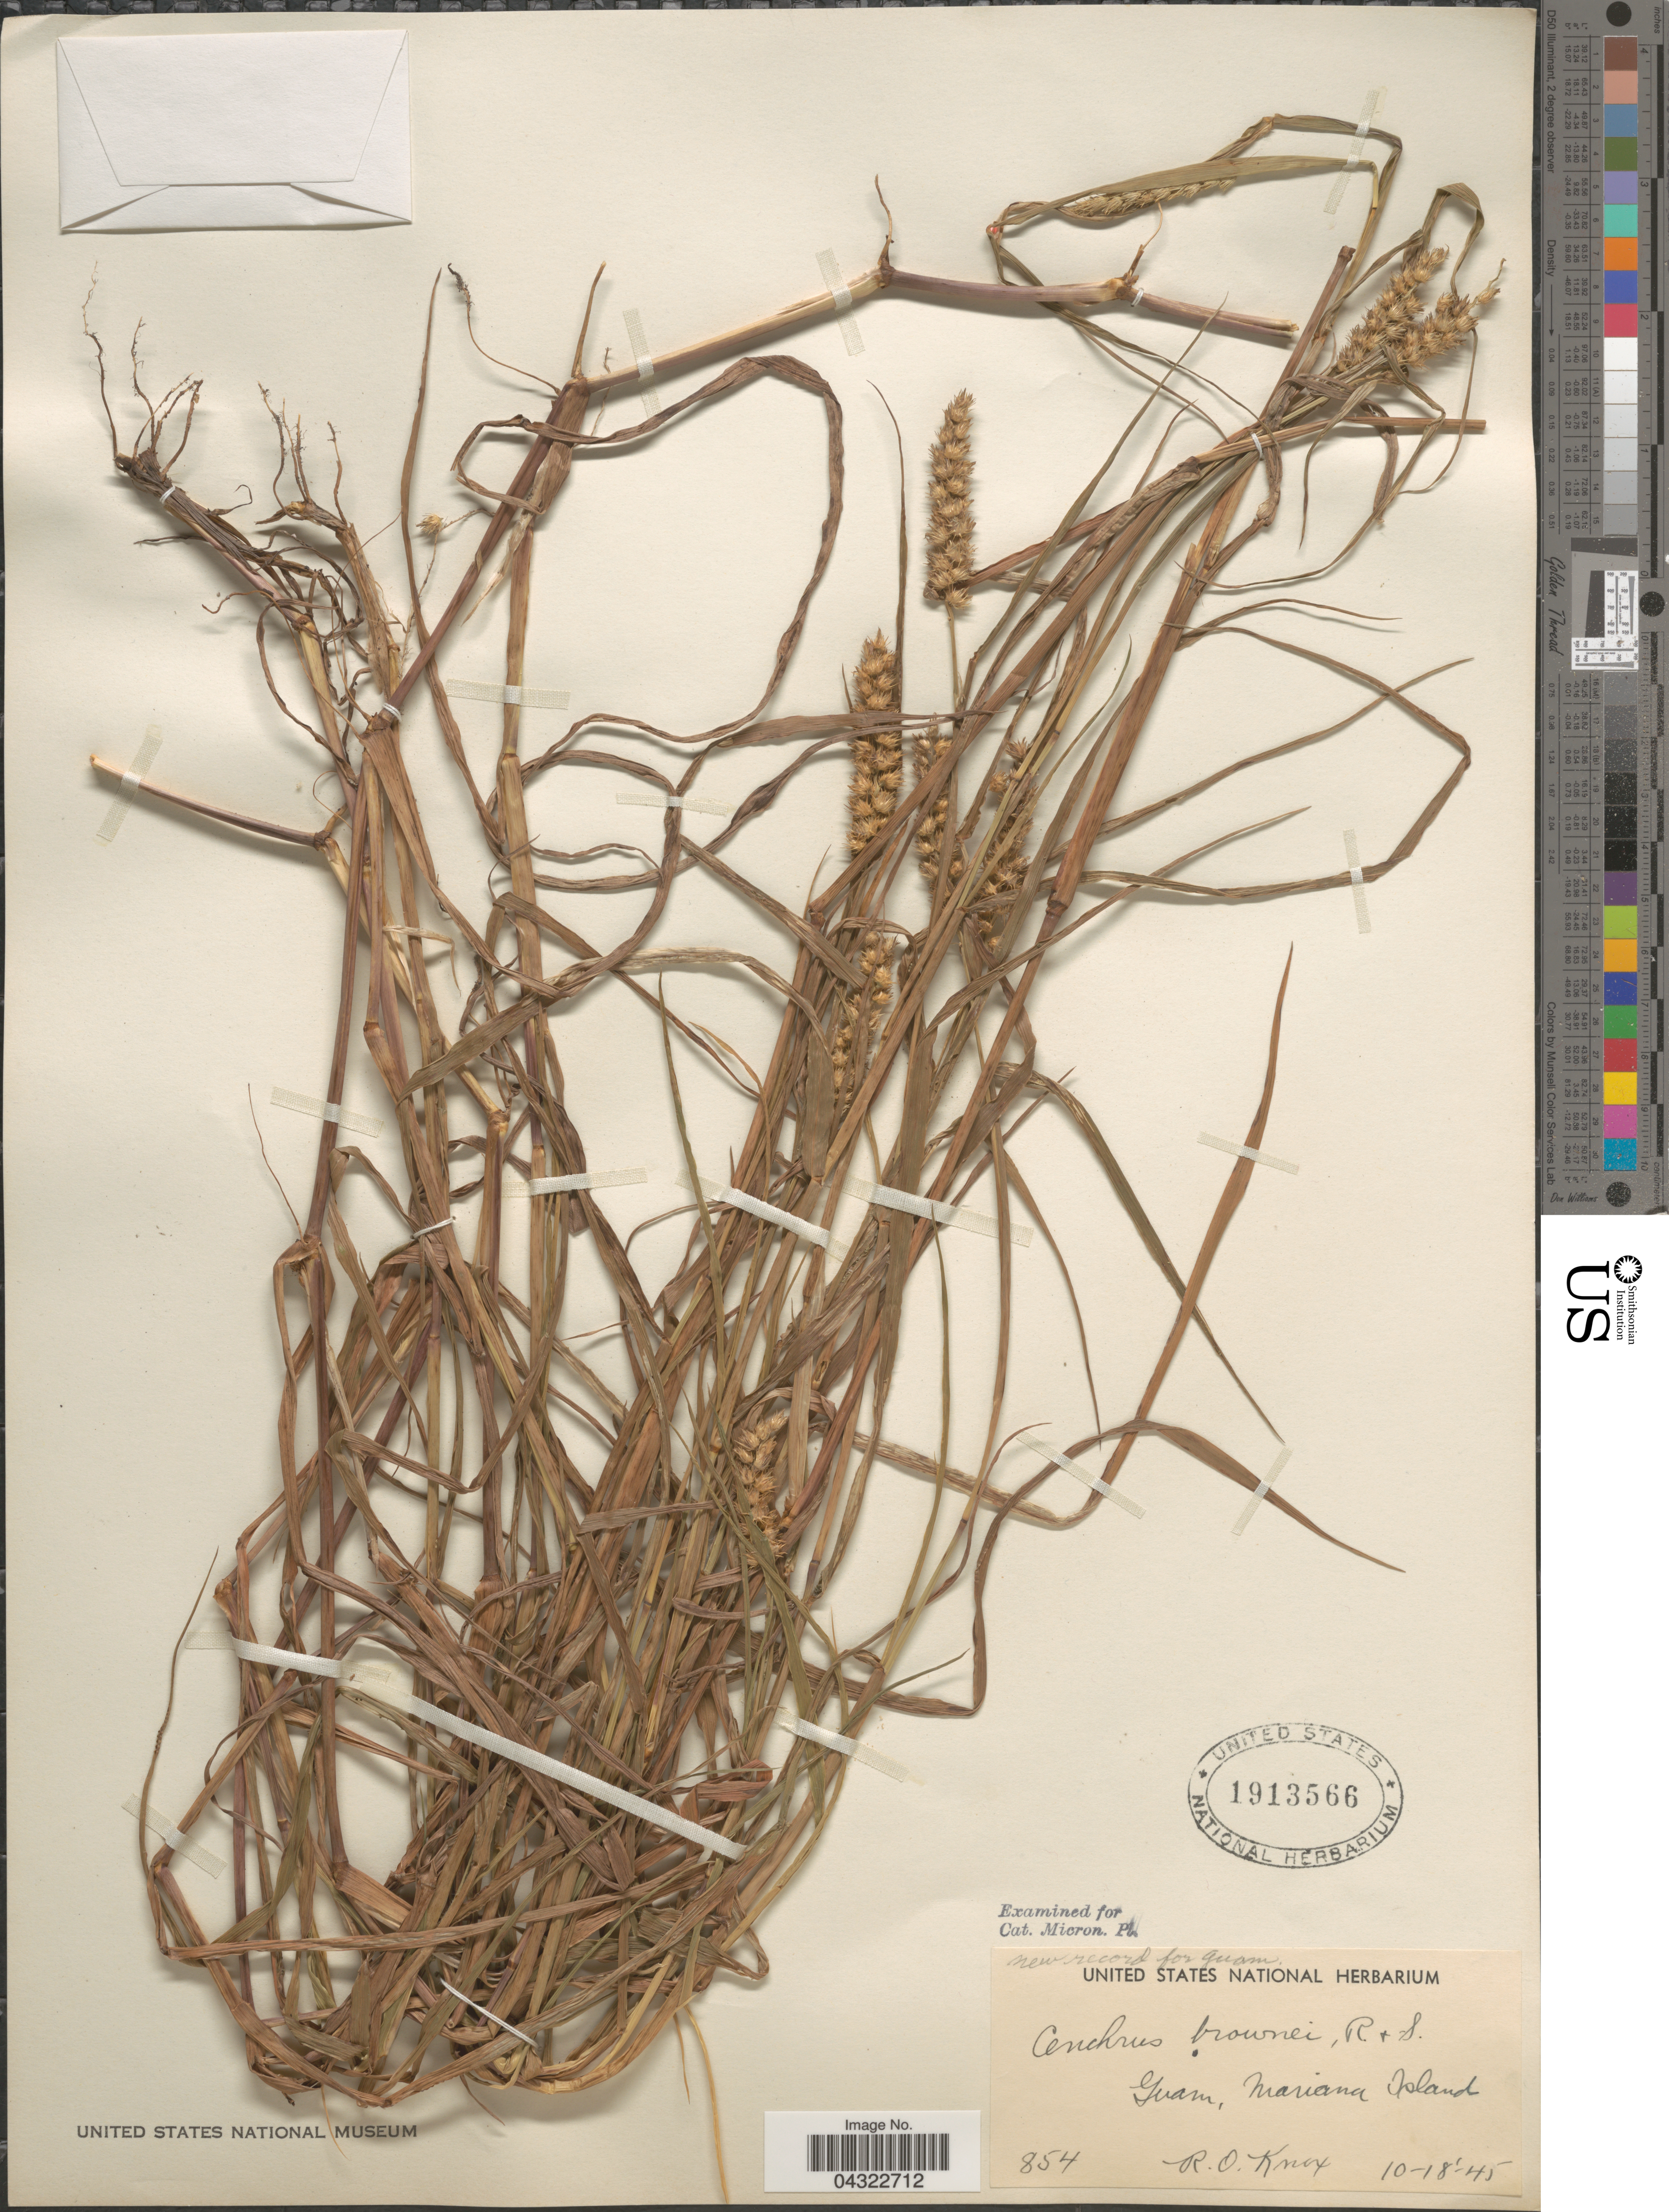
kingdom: Plantae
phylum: Tracheophyta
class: Liliopsida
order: Poales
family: Poaceae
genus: Cenchrus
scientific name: Cenchrus brownii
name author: Roem. & Schult.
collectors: R. O. Knox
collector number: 854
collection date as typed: Transcribed d/m/y: 18/10/45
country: Guam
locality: Mariana Island.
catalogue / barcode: US 1913566